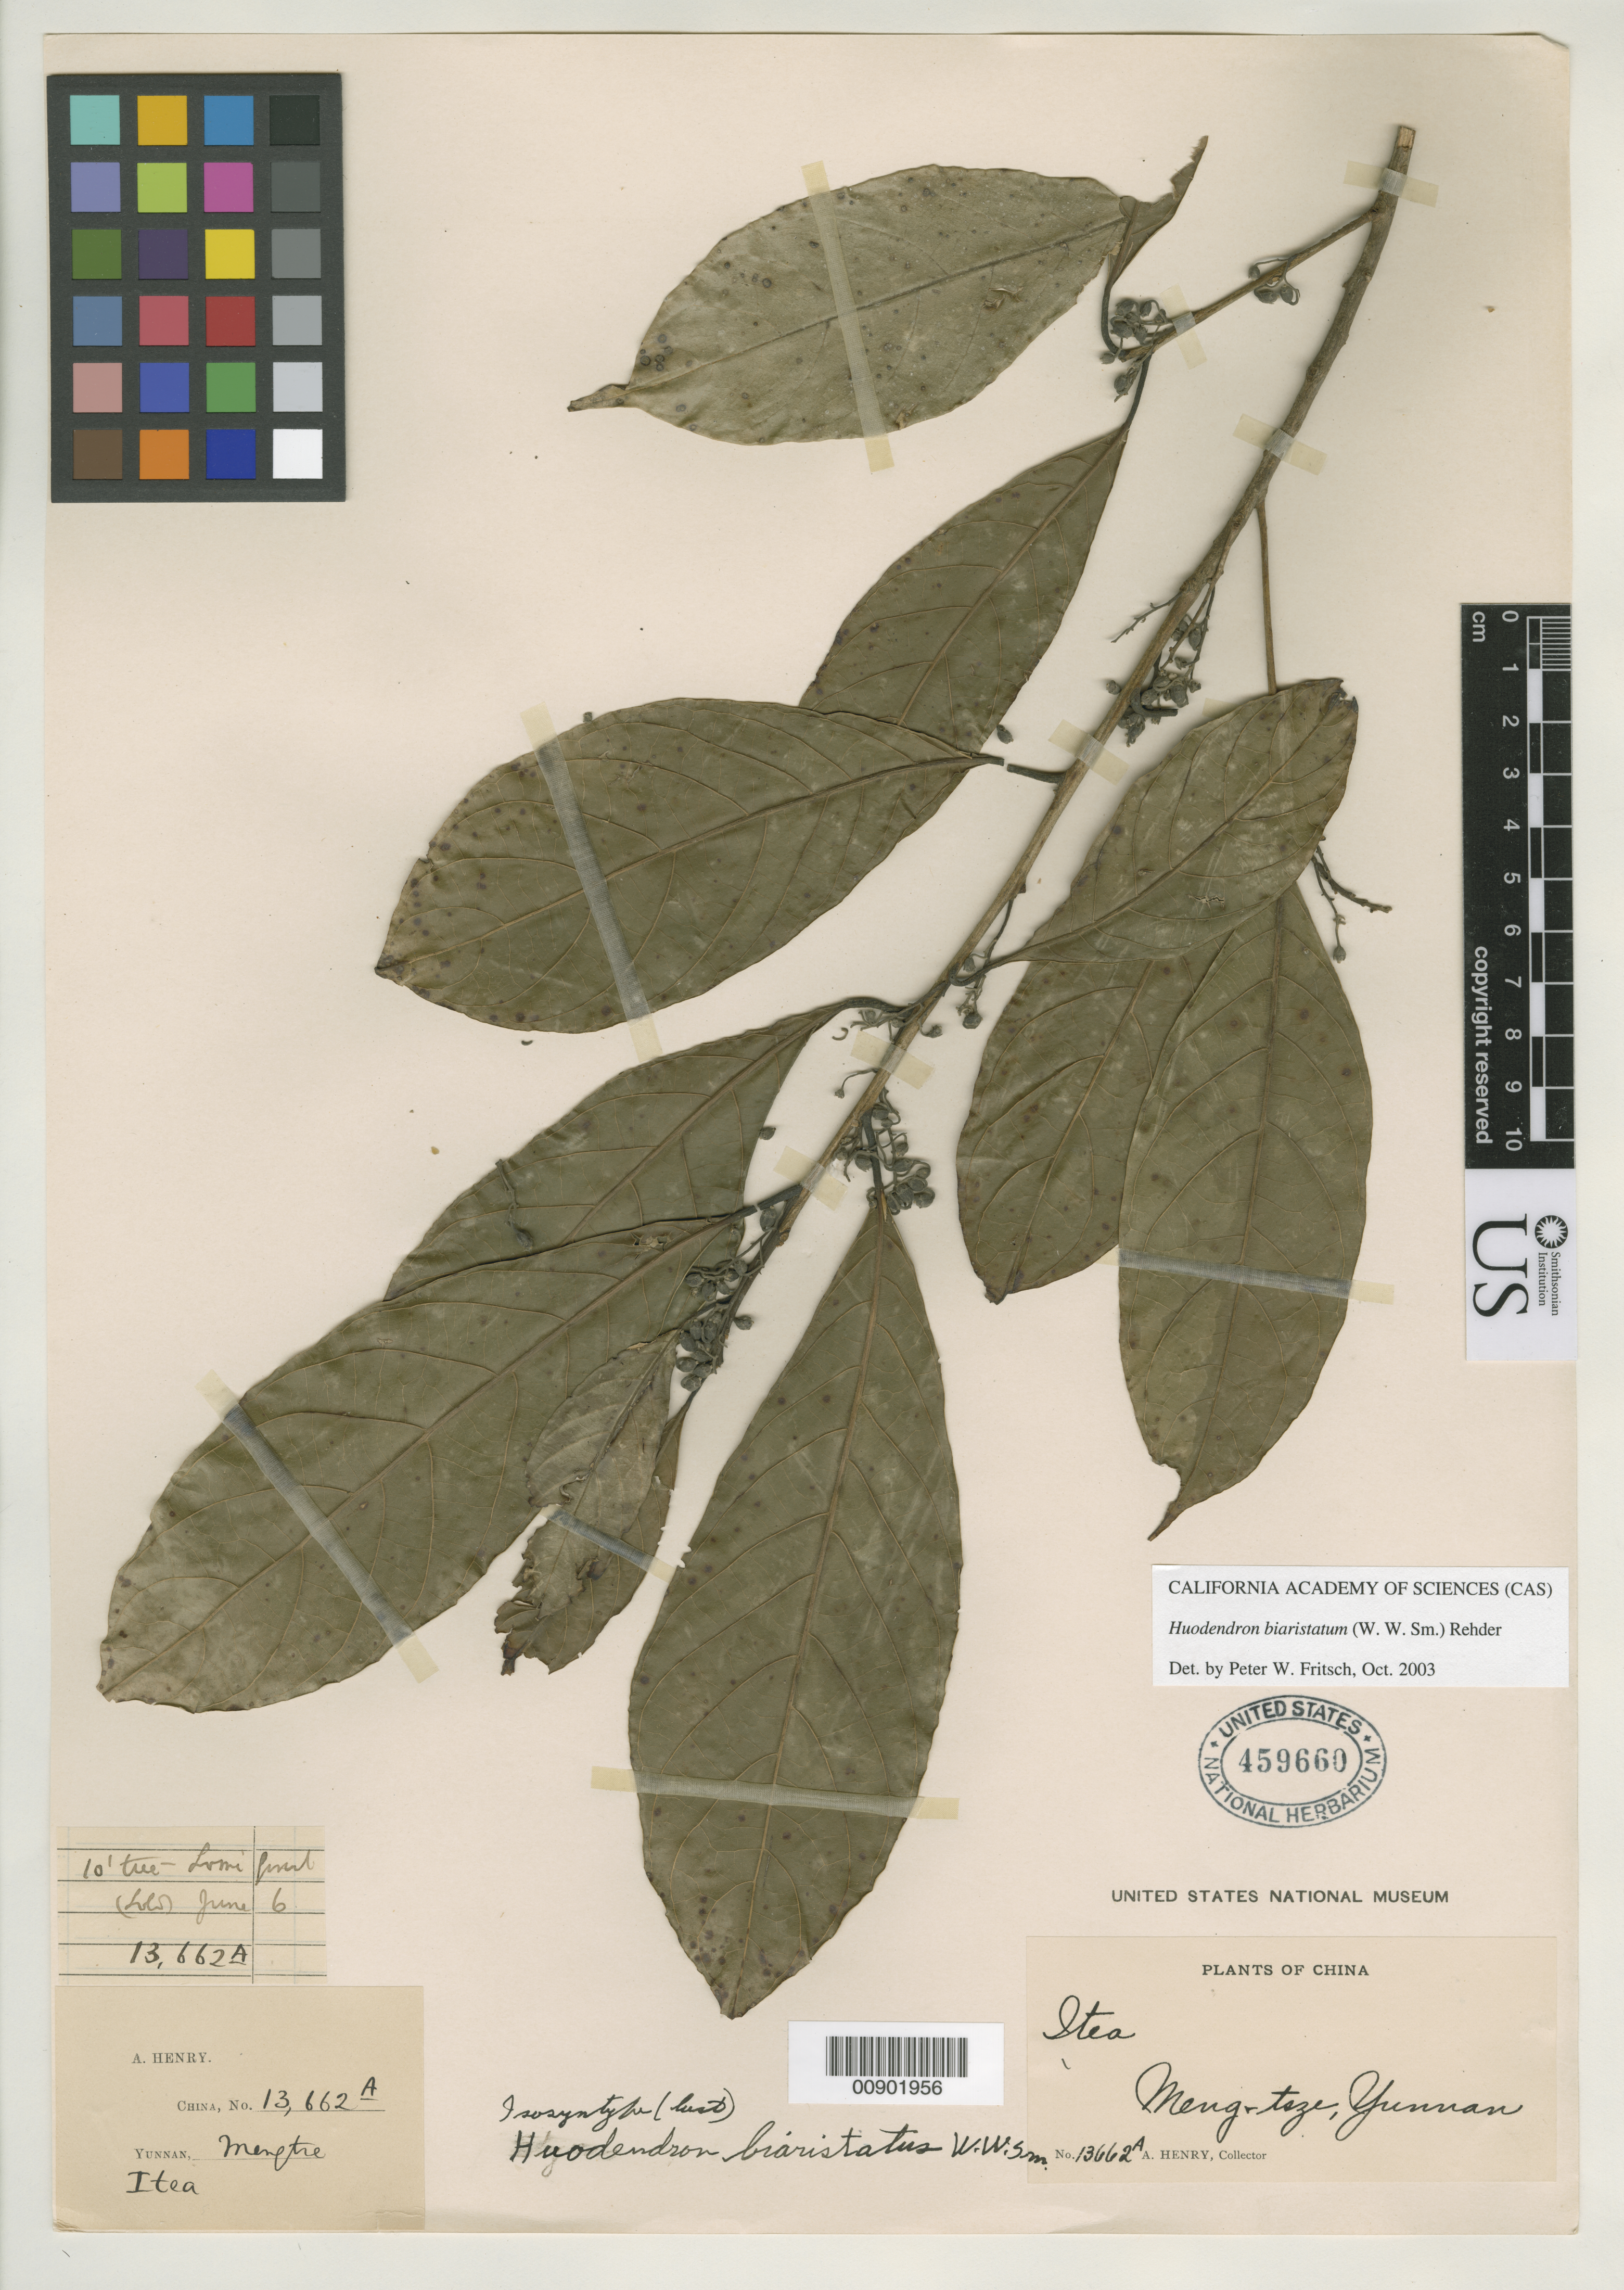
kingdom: Plantae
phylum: Tracheophyta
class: Magnoliopsida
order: Ericales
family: Styracaceae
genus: Styrax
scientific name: Styrax biaristatus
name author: W.W. Sm.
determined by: Fritsch, Peter W.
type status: Isosyntype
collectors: A. Henry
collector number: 13662 A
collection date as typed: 06 Jun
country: China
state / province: Yunnan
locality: Yunnan, Mengtze.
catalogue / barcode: US 459660